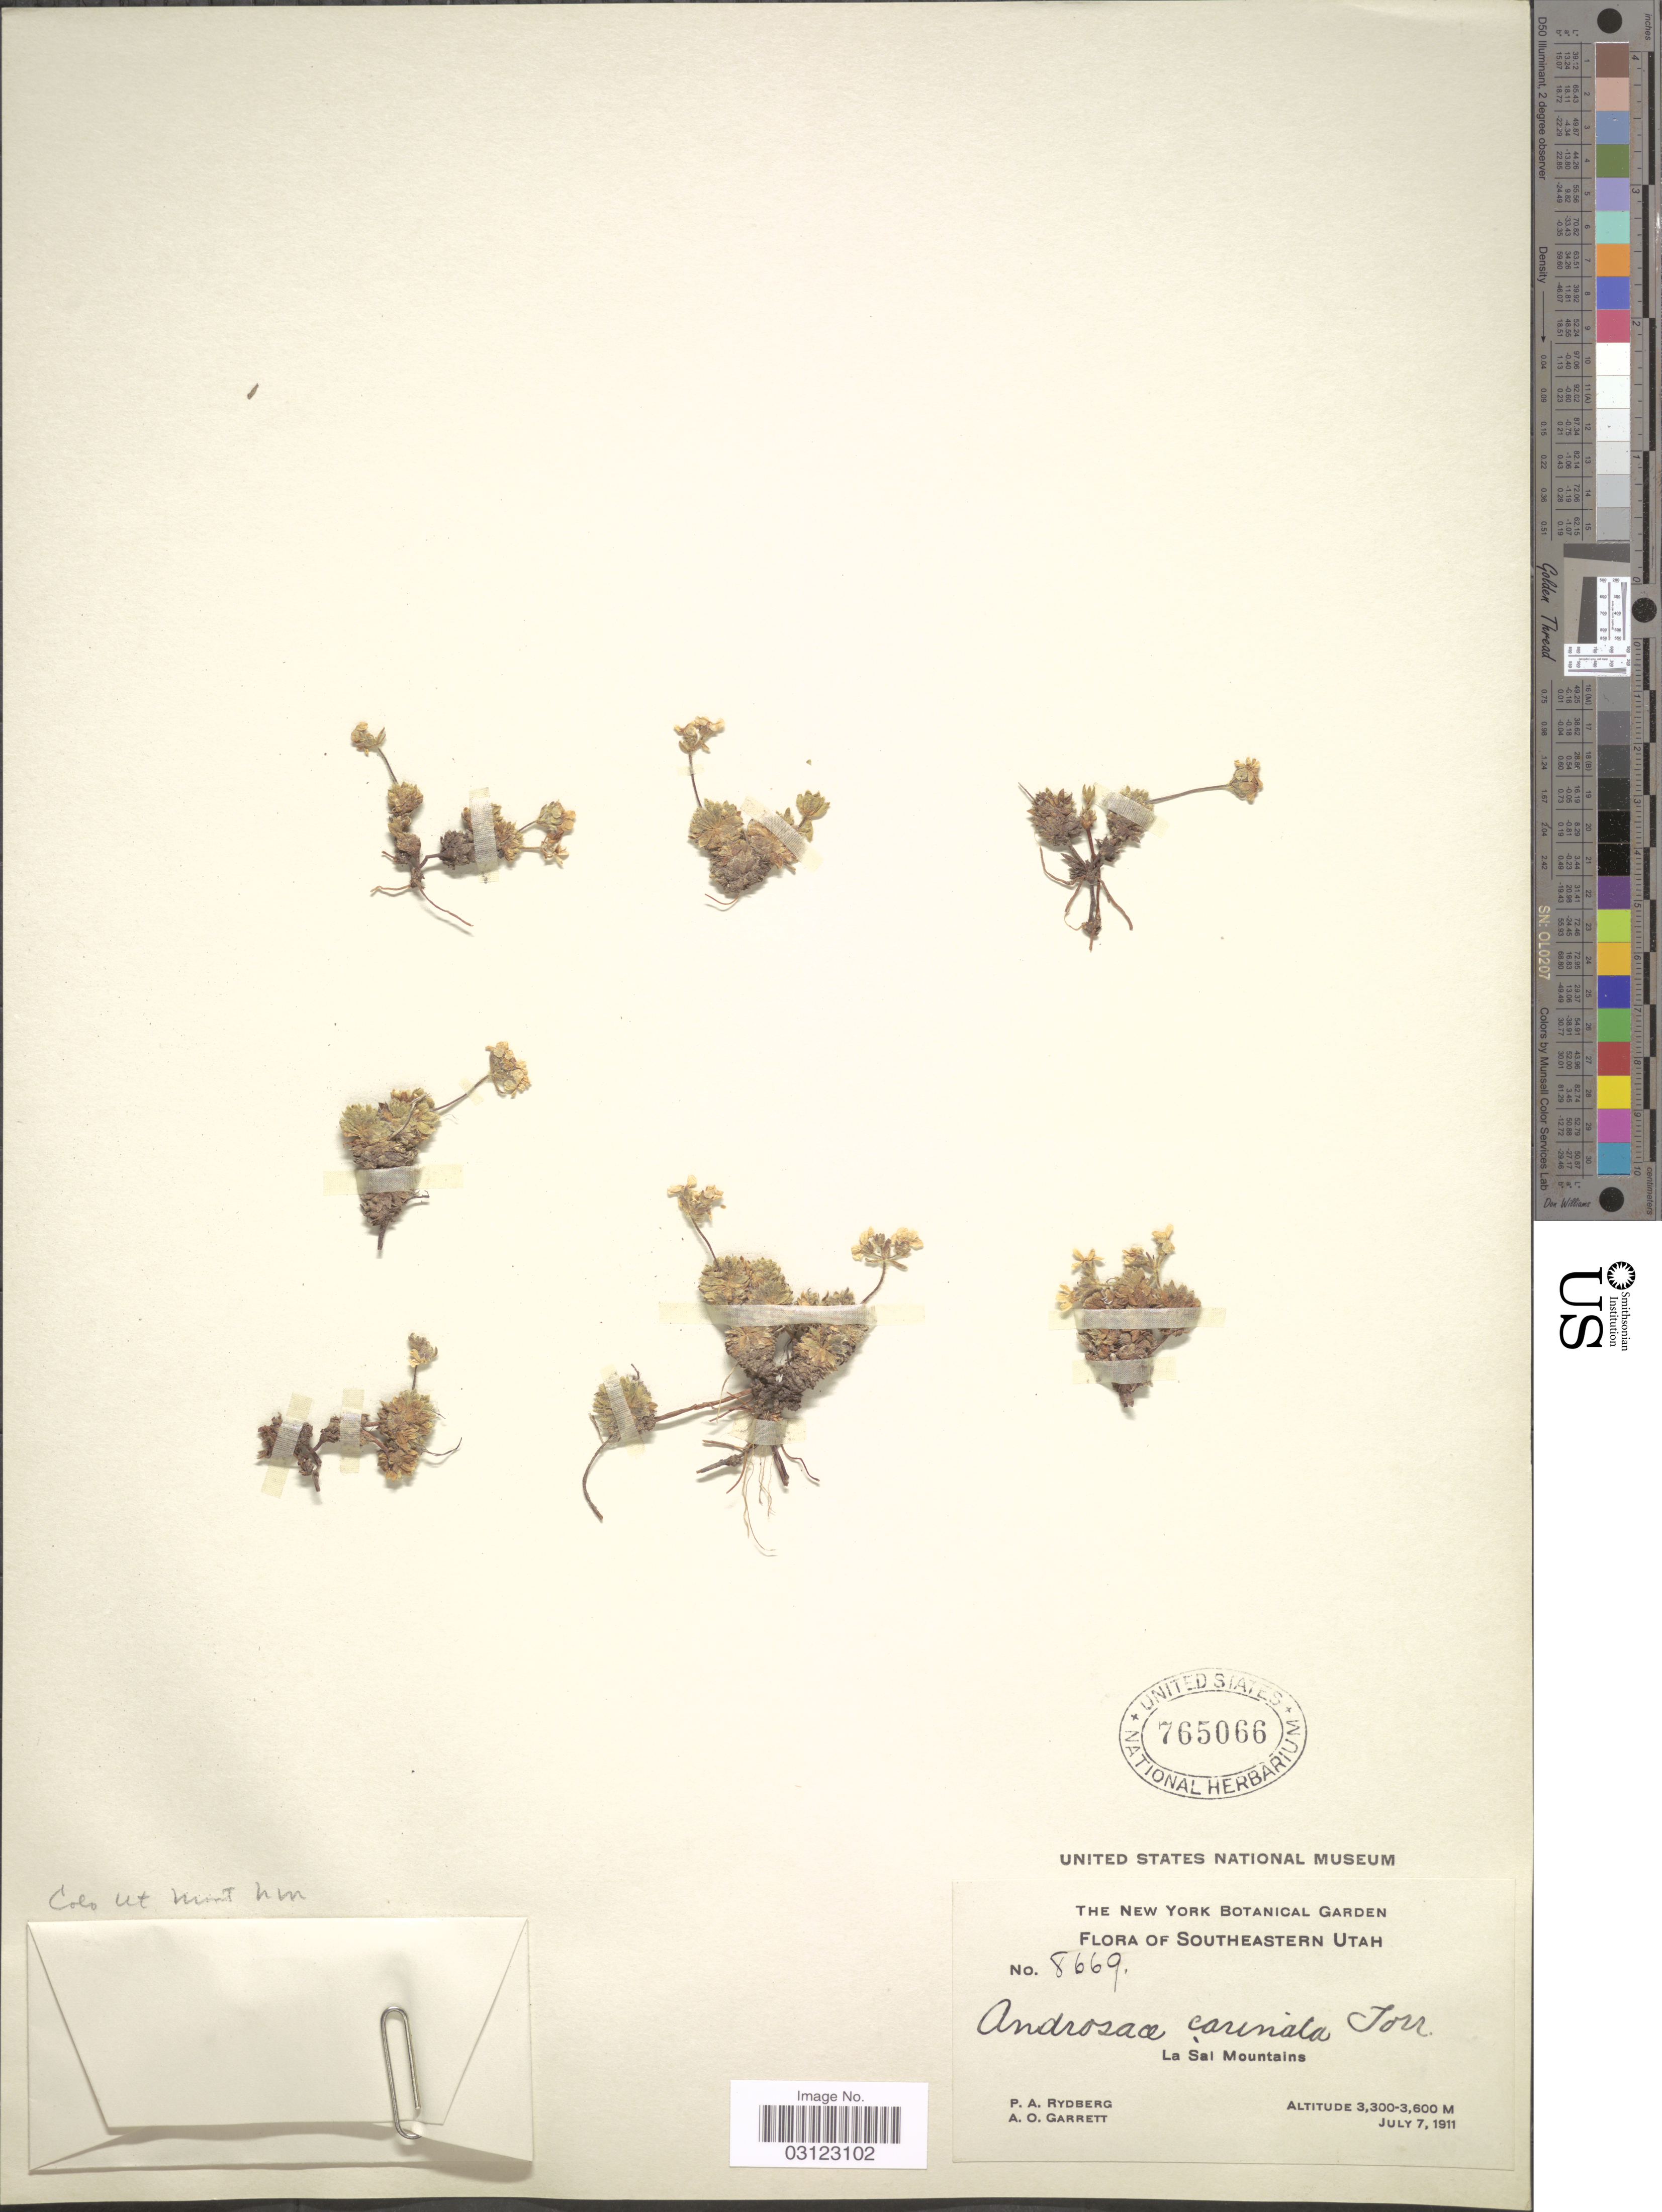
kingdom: Plantae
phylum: Tracheophyta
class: Magnoliopsida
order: Ericales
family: Primulaceae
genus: Androsace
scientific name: Androsace carinata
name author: Torr.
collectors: P. A. Rydberg & A. O. Garrett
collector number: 8669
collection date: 1911-07-07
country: United States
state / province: Utah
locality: Southeastern Utah. La Sal Mountains.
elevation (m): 3300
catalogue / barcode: US 765066